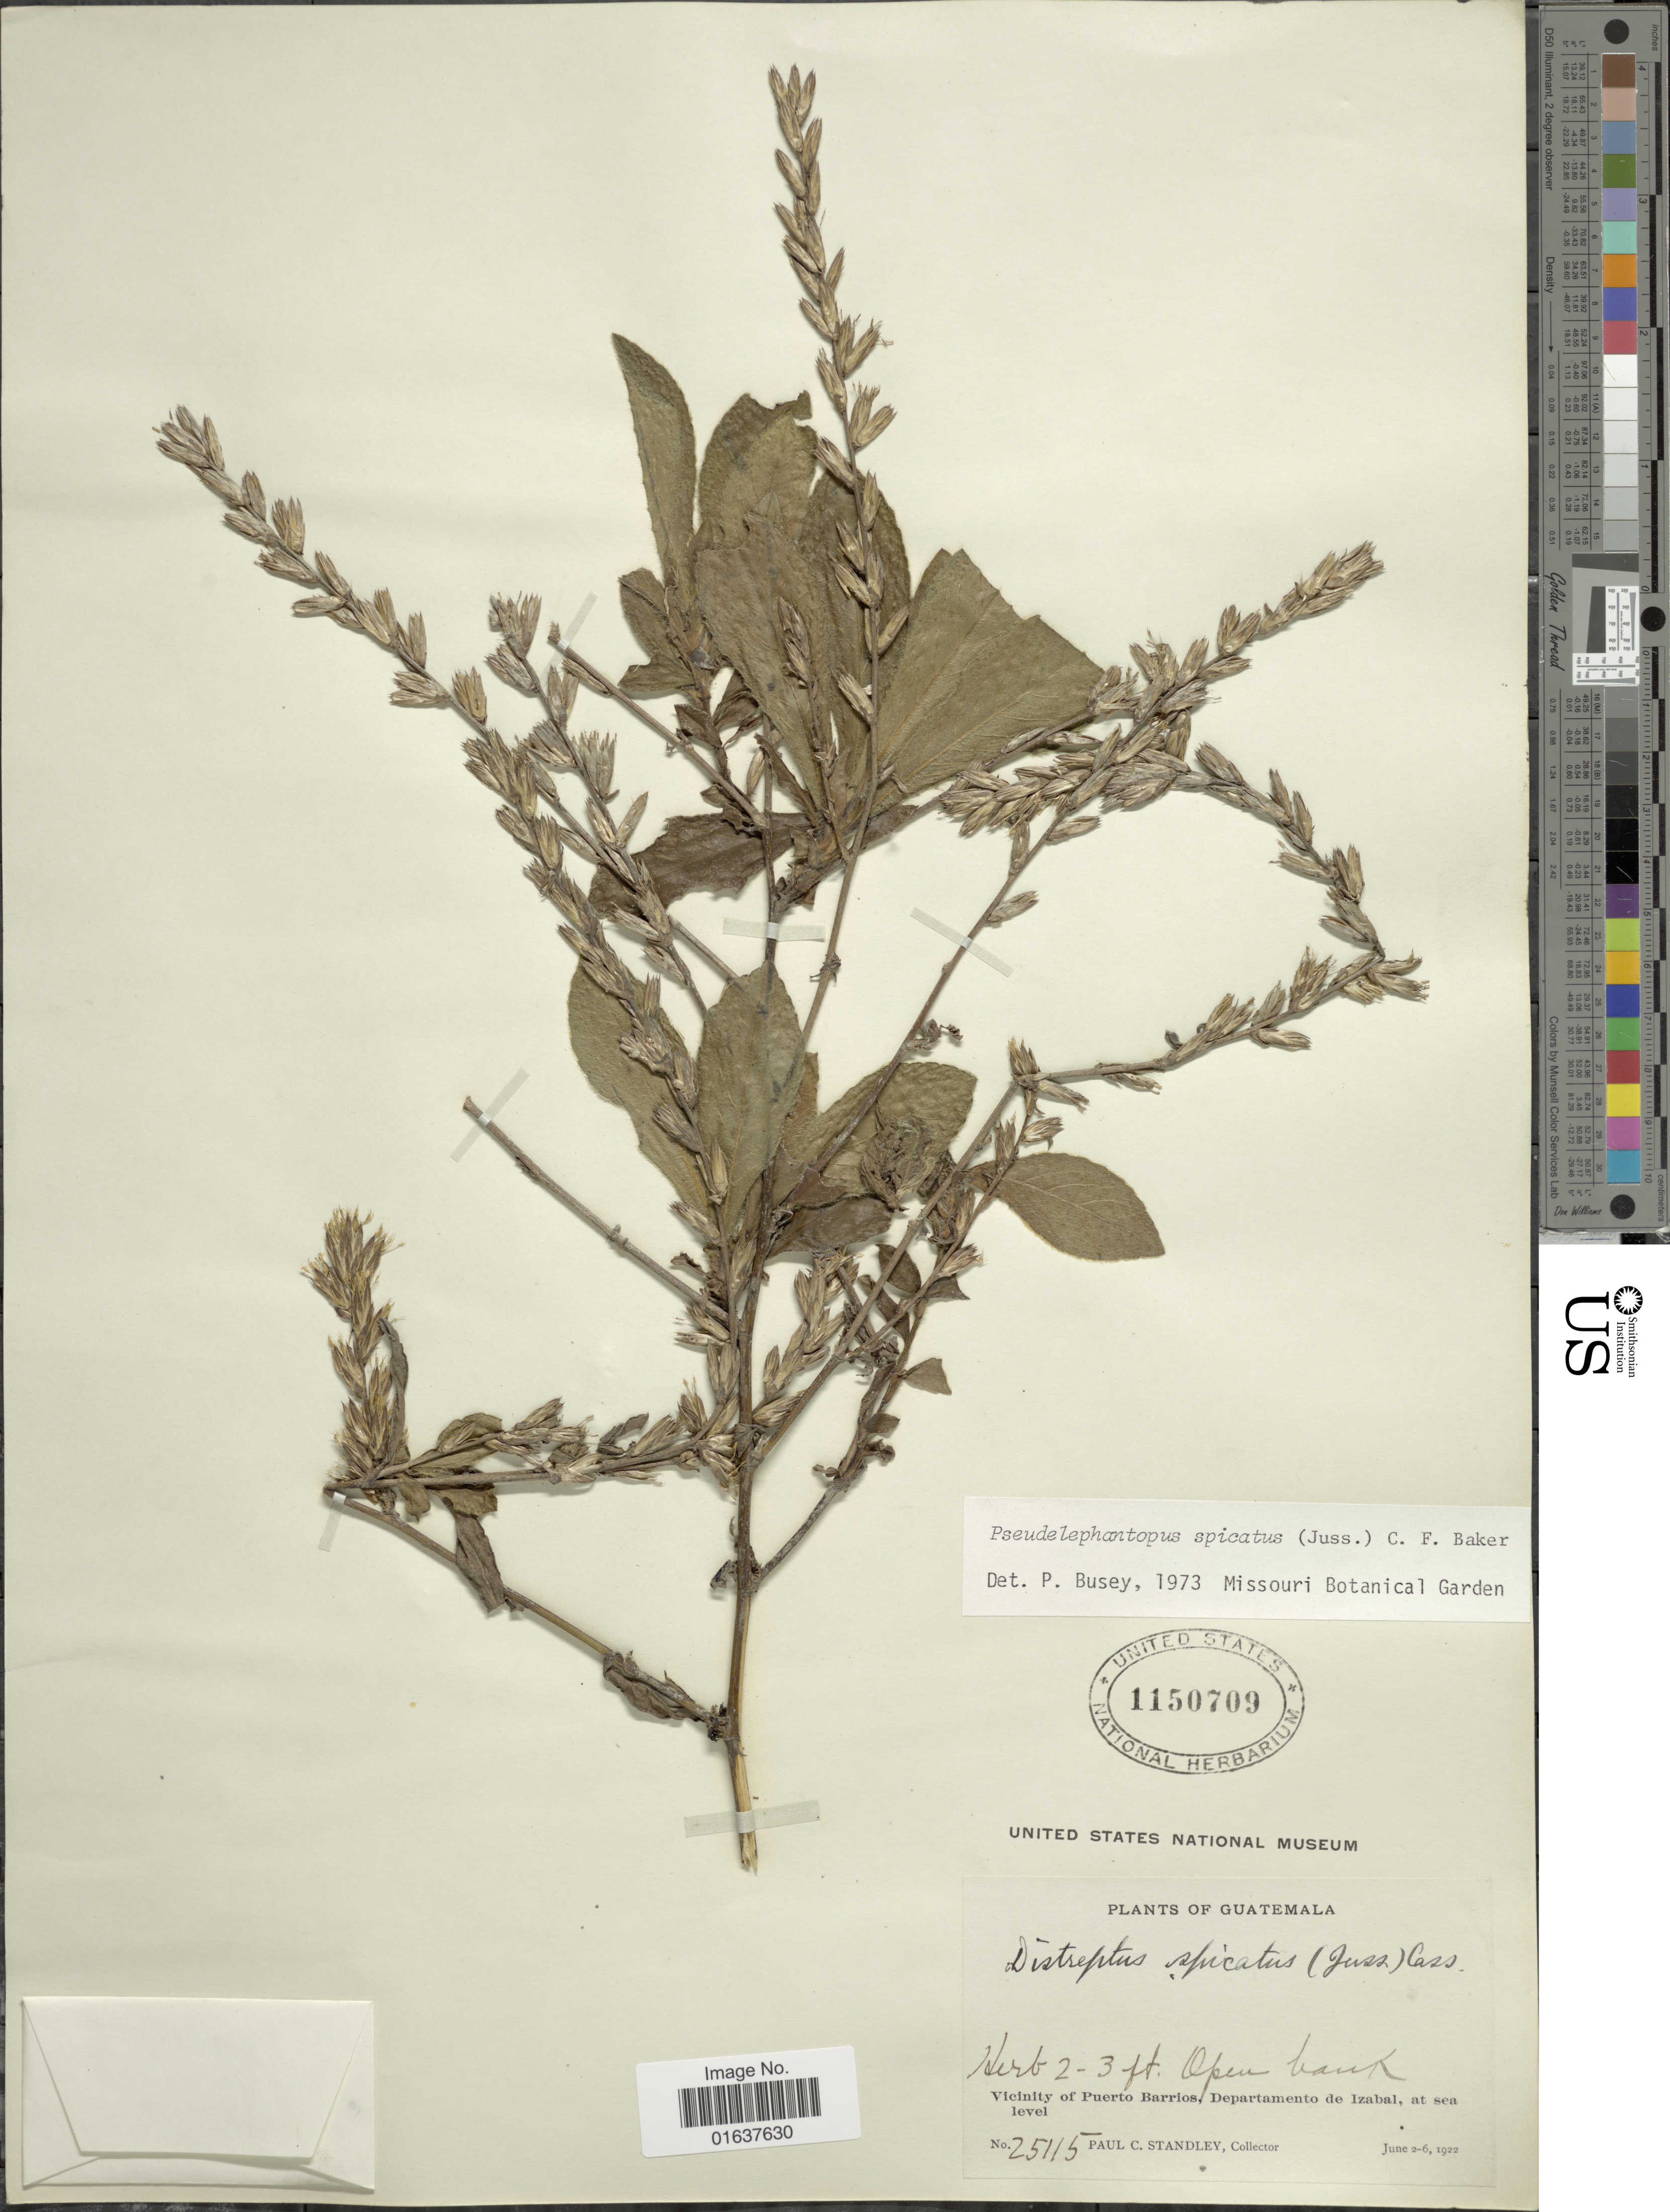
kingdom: Plantae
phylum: Tracheophyta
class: Magnoliopsida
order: Asterales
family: Asteraceae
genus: Pseudelephantopus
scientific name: Pseudelephantopus spicatus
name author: (Juss. ex Aubl.) C.F. Baker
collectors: P. C. Standley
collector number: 25115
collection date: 1922-06-02/1922-06-06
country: Guatemala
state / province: Izabal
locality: Vicinity of Puerto Barrios, Departamento de Izabal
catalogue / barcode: US 1150709